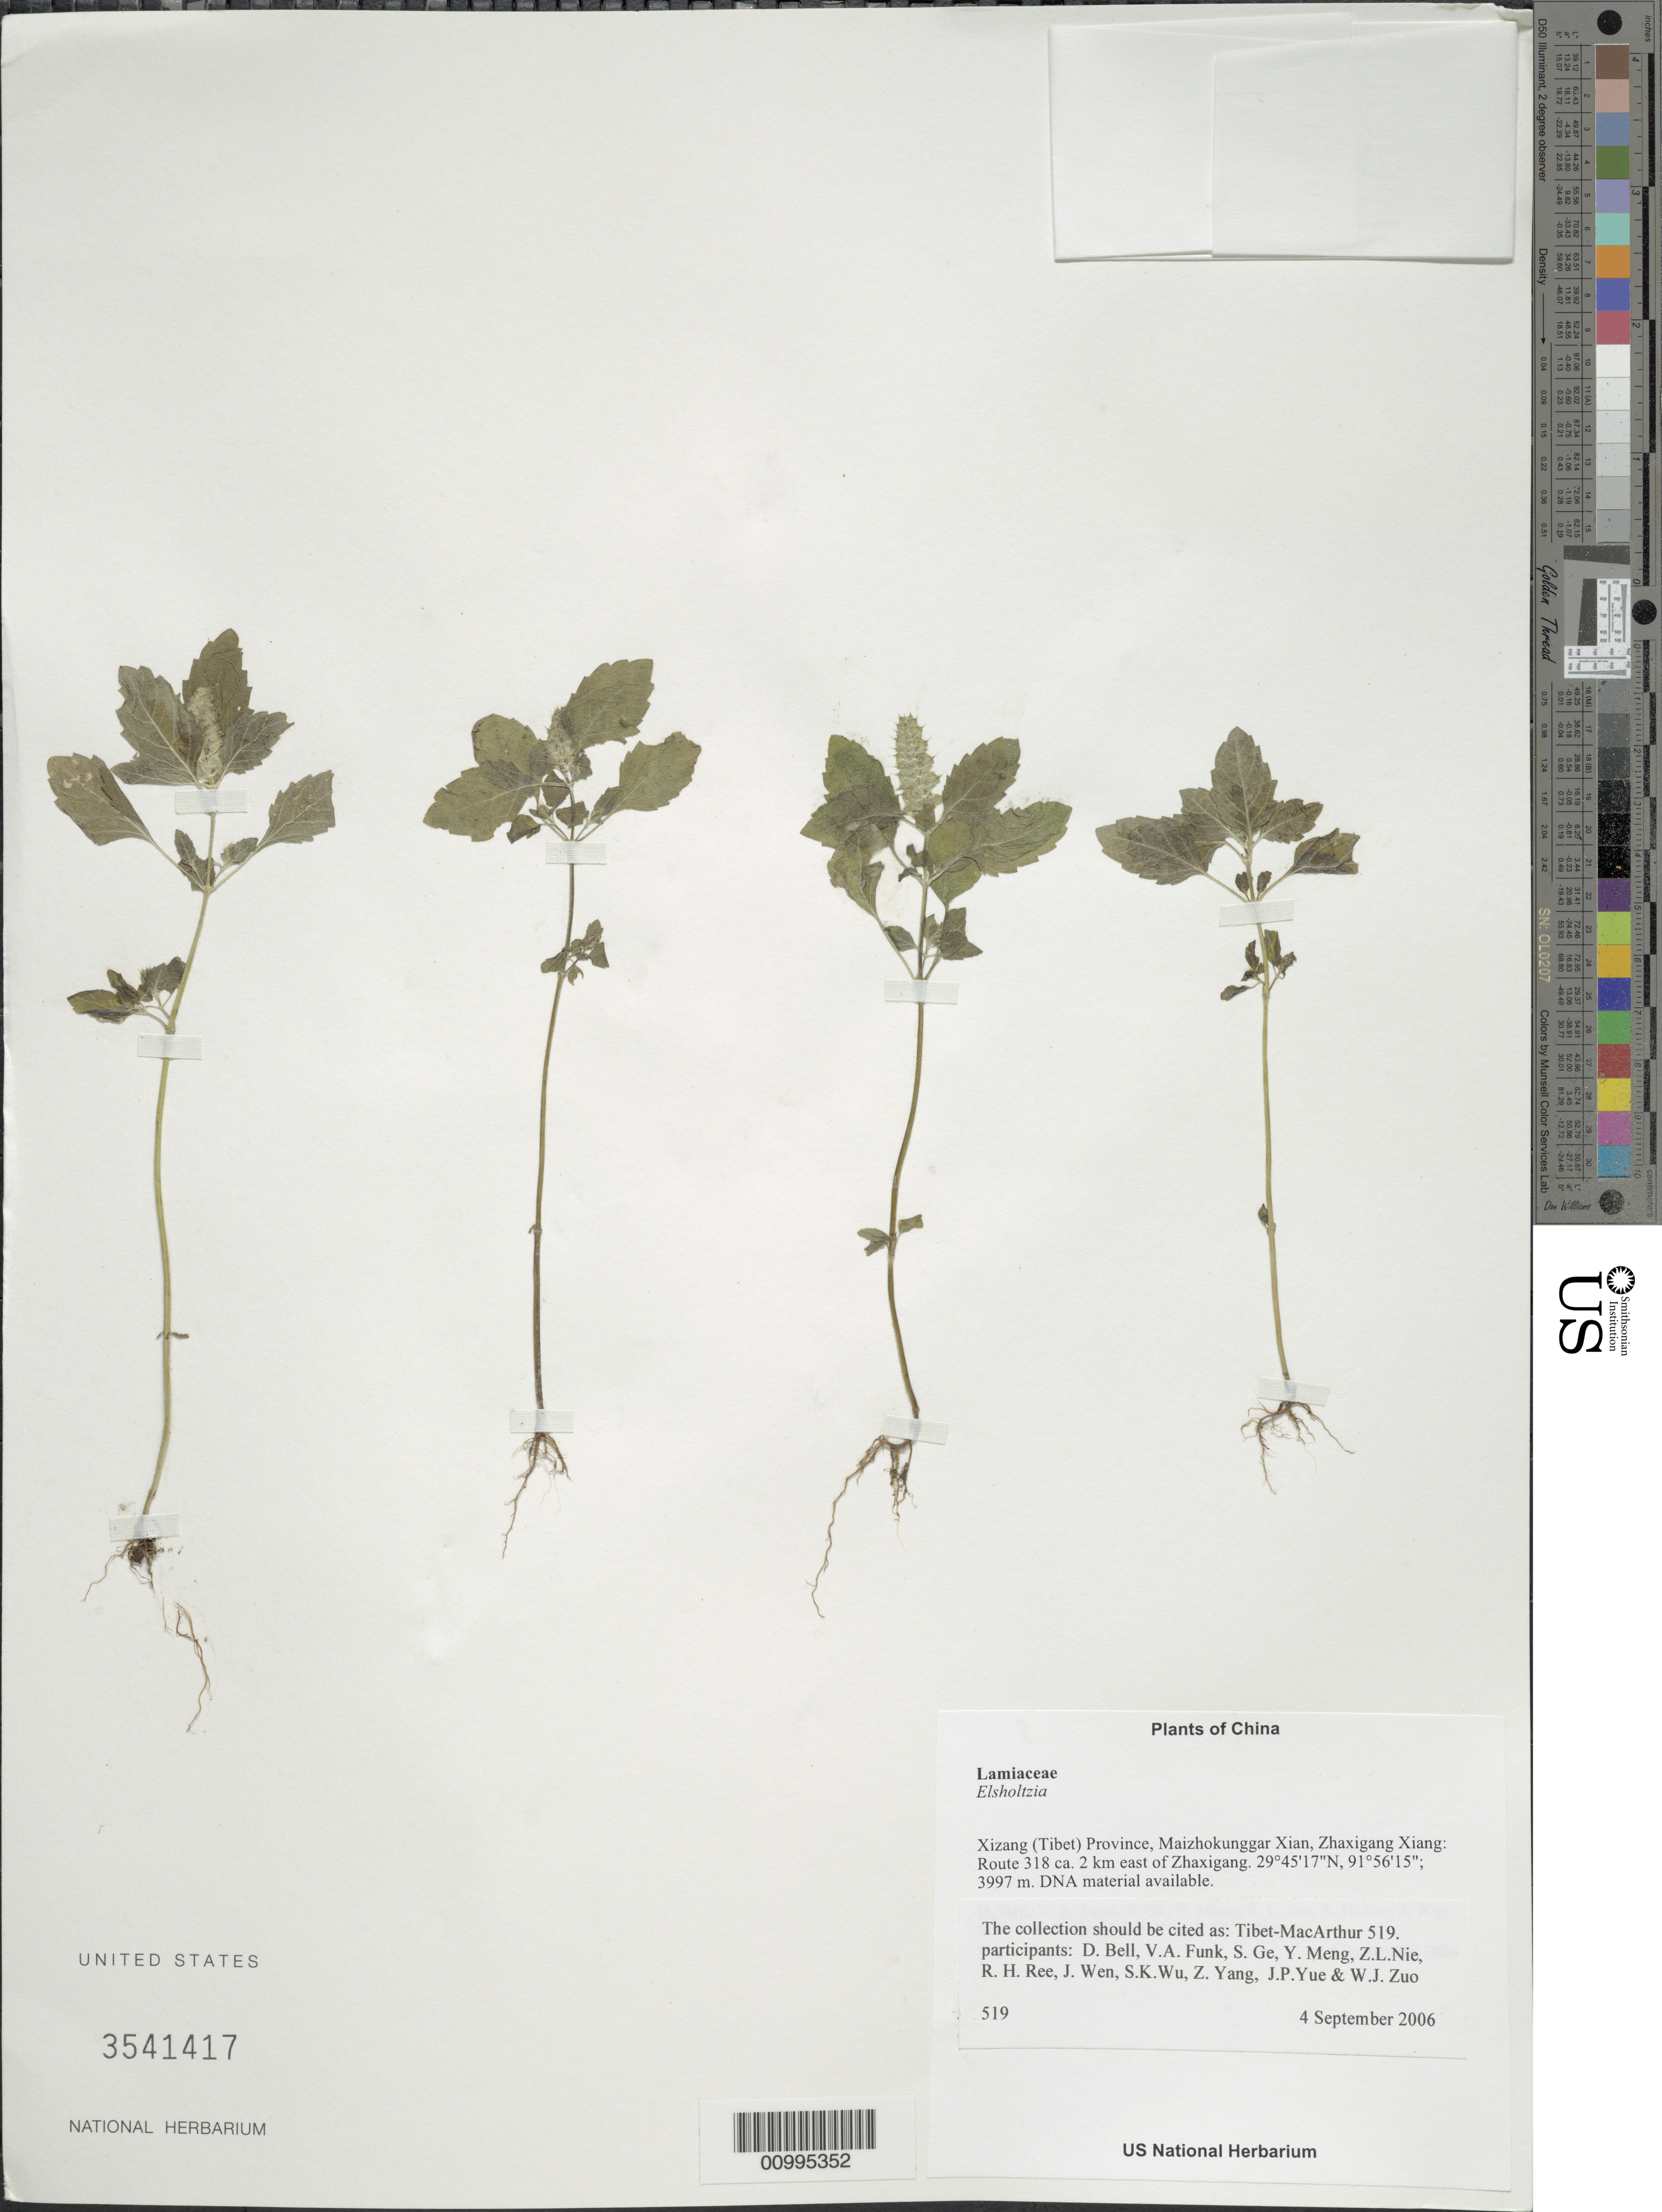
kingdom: Plantae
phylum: Tracheophyta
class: Magnoliopsida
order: Lamiales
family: Lamiaceae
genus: Elsholtzia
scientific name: Elsholtzia sp.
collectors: Tibet-MacArthur, D. A. Bell, V. Funk, S. Ge, Y. Meng, Z. Nie, R. Ree, J. Wen, S. K. Wu, Z. Yang, J. Yue & W. Zuo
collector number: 519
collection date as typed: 04 Sep 2006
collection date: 2006-09-04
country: China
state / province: Xizang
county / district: Maizhokunggar Xian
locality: Zhaxigang Xiang. Route 318 ca. 2 km east of Zhaxigang.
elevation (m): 3997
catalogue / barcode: US 3541417